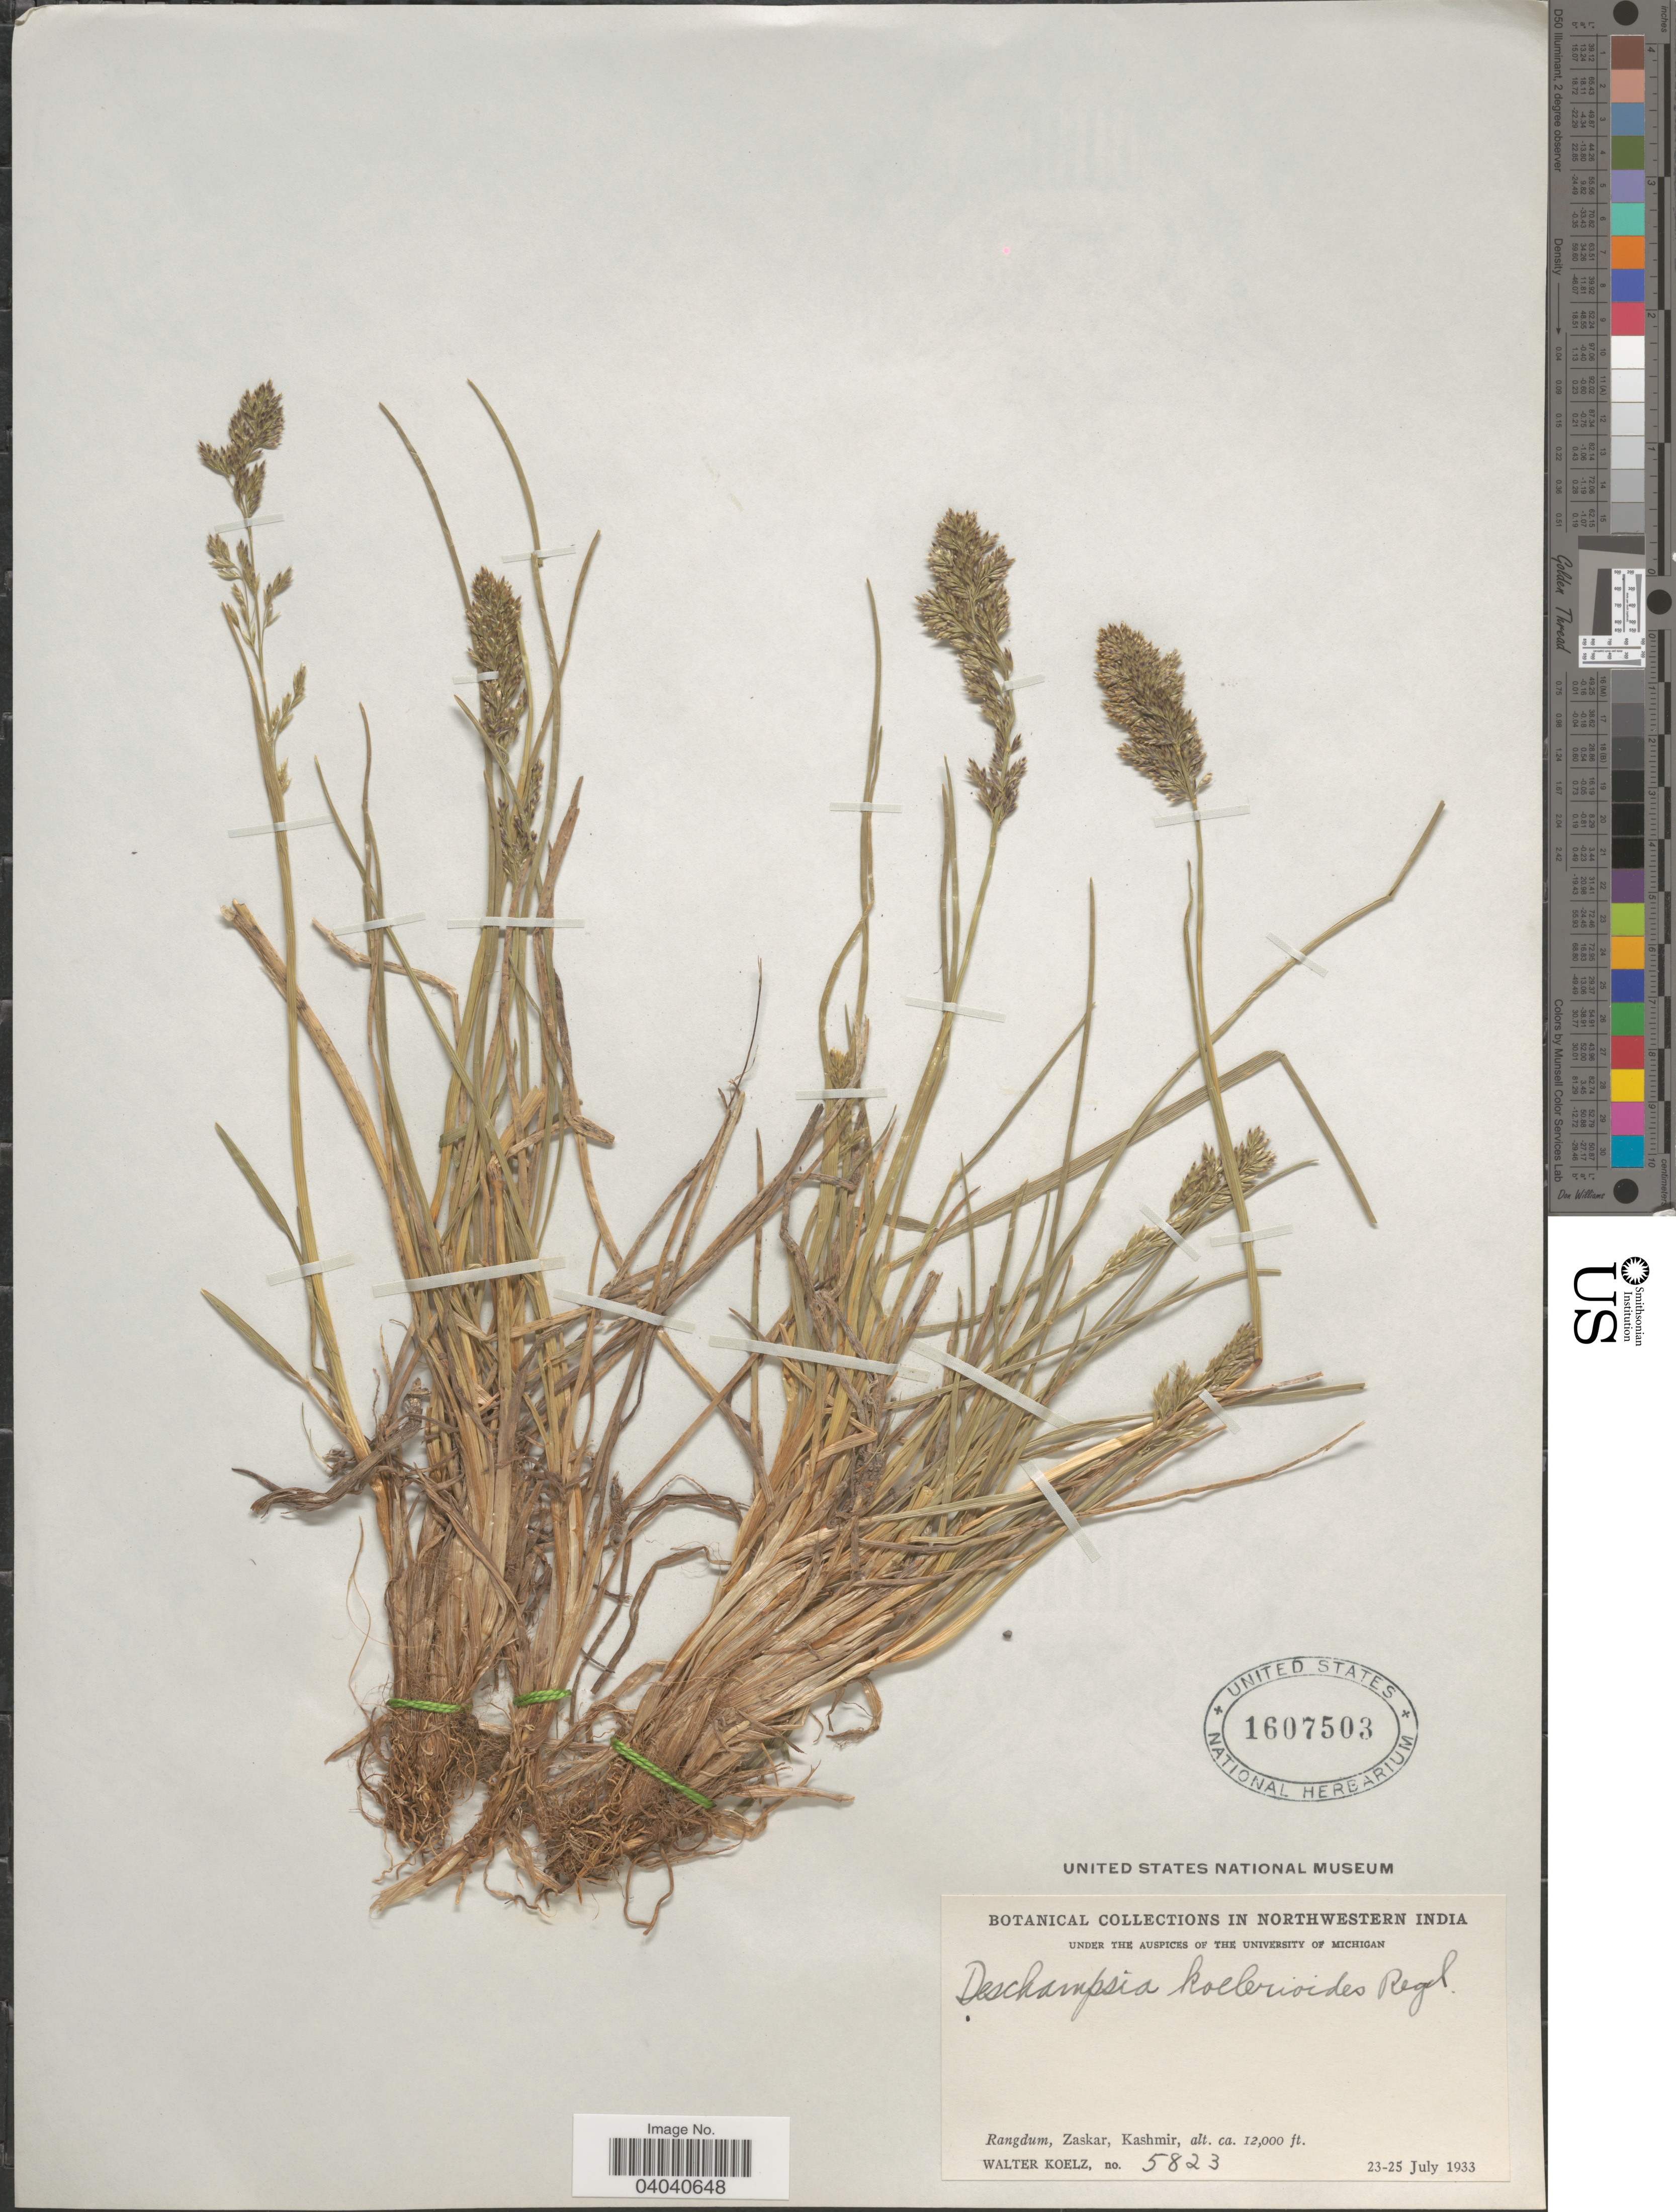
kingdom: Plantae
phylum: Tracheophyta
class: Liliopsida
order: Poales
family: Poaceae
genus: Deschampsia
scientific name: Deschampsia koelerioides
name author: Regel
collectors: W. N. Koelz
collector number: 5823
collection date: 1933-07-23/1933-07-25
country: India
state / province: Jammu and Kashmir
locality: In Northwestern India. Rangdum, Zaskar, Kashmir.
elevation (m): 3658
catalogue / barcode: US 1607503